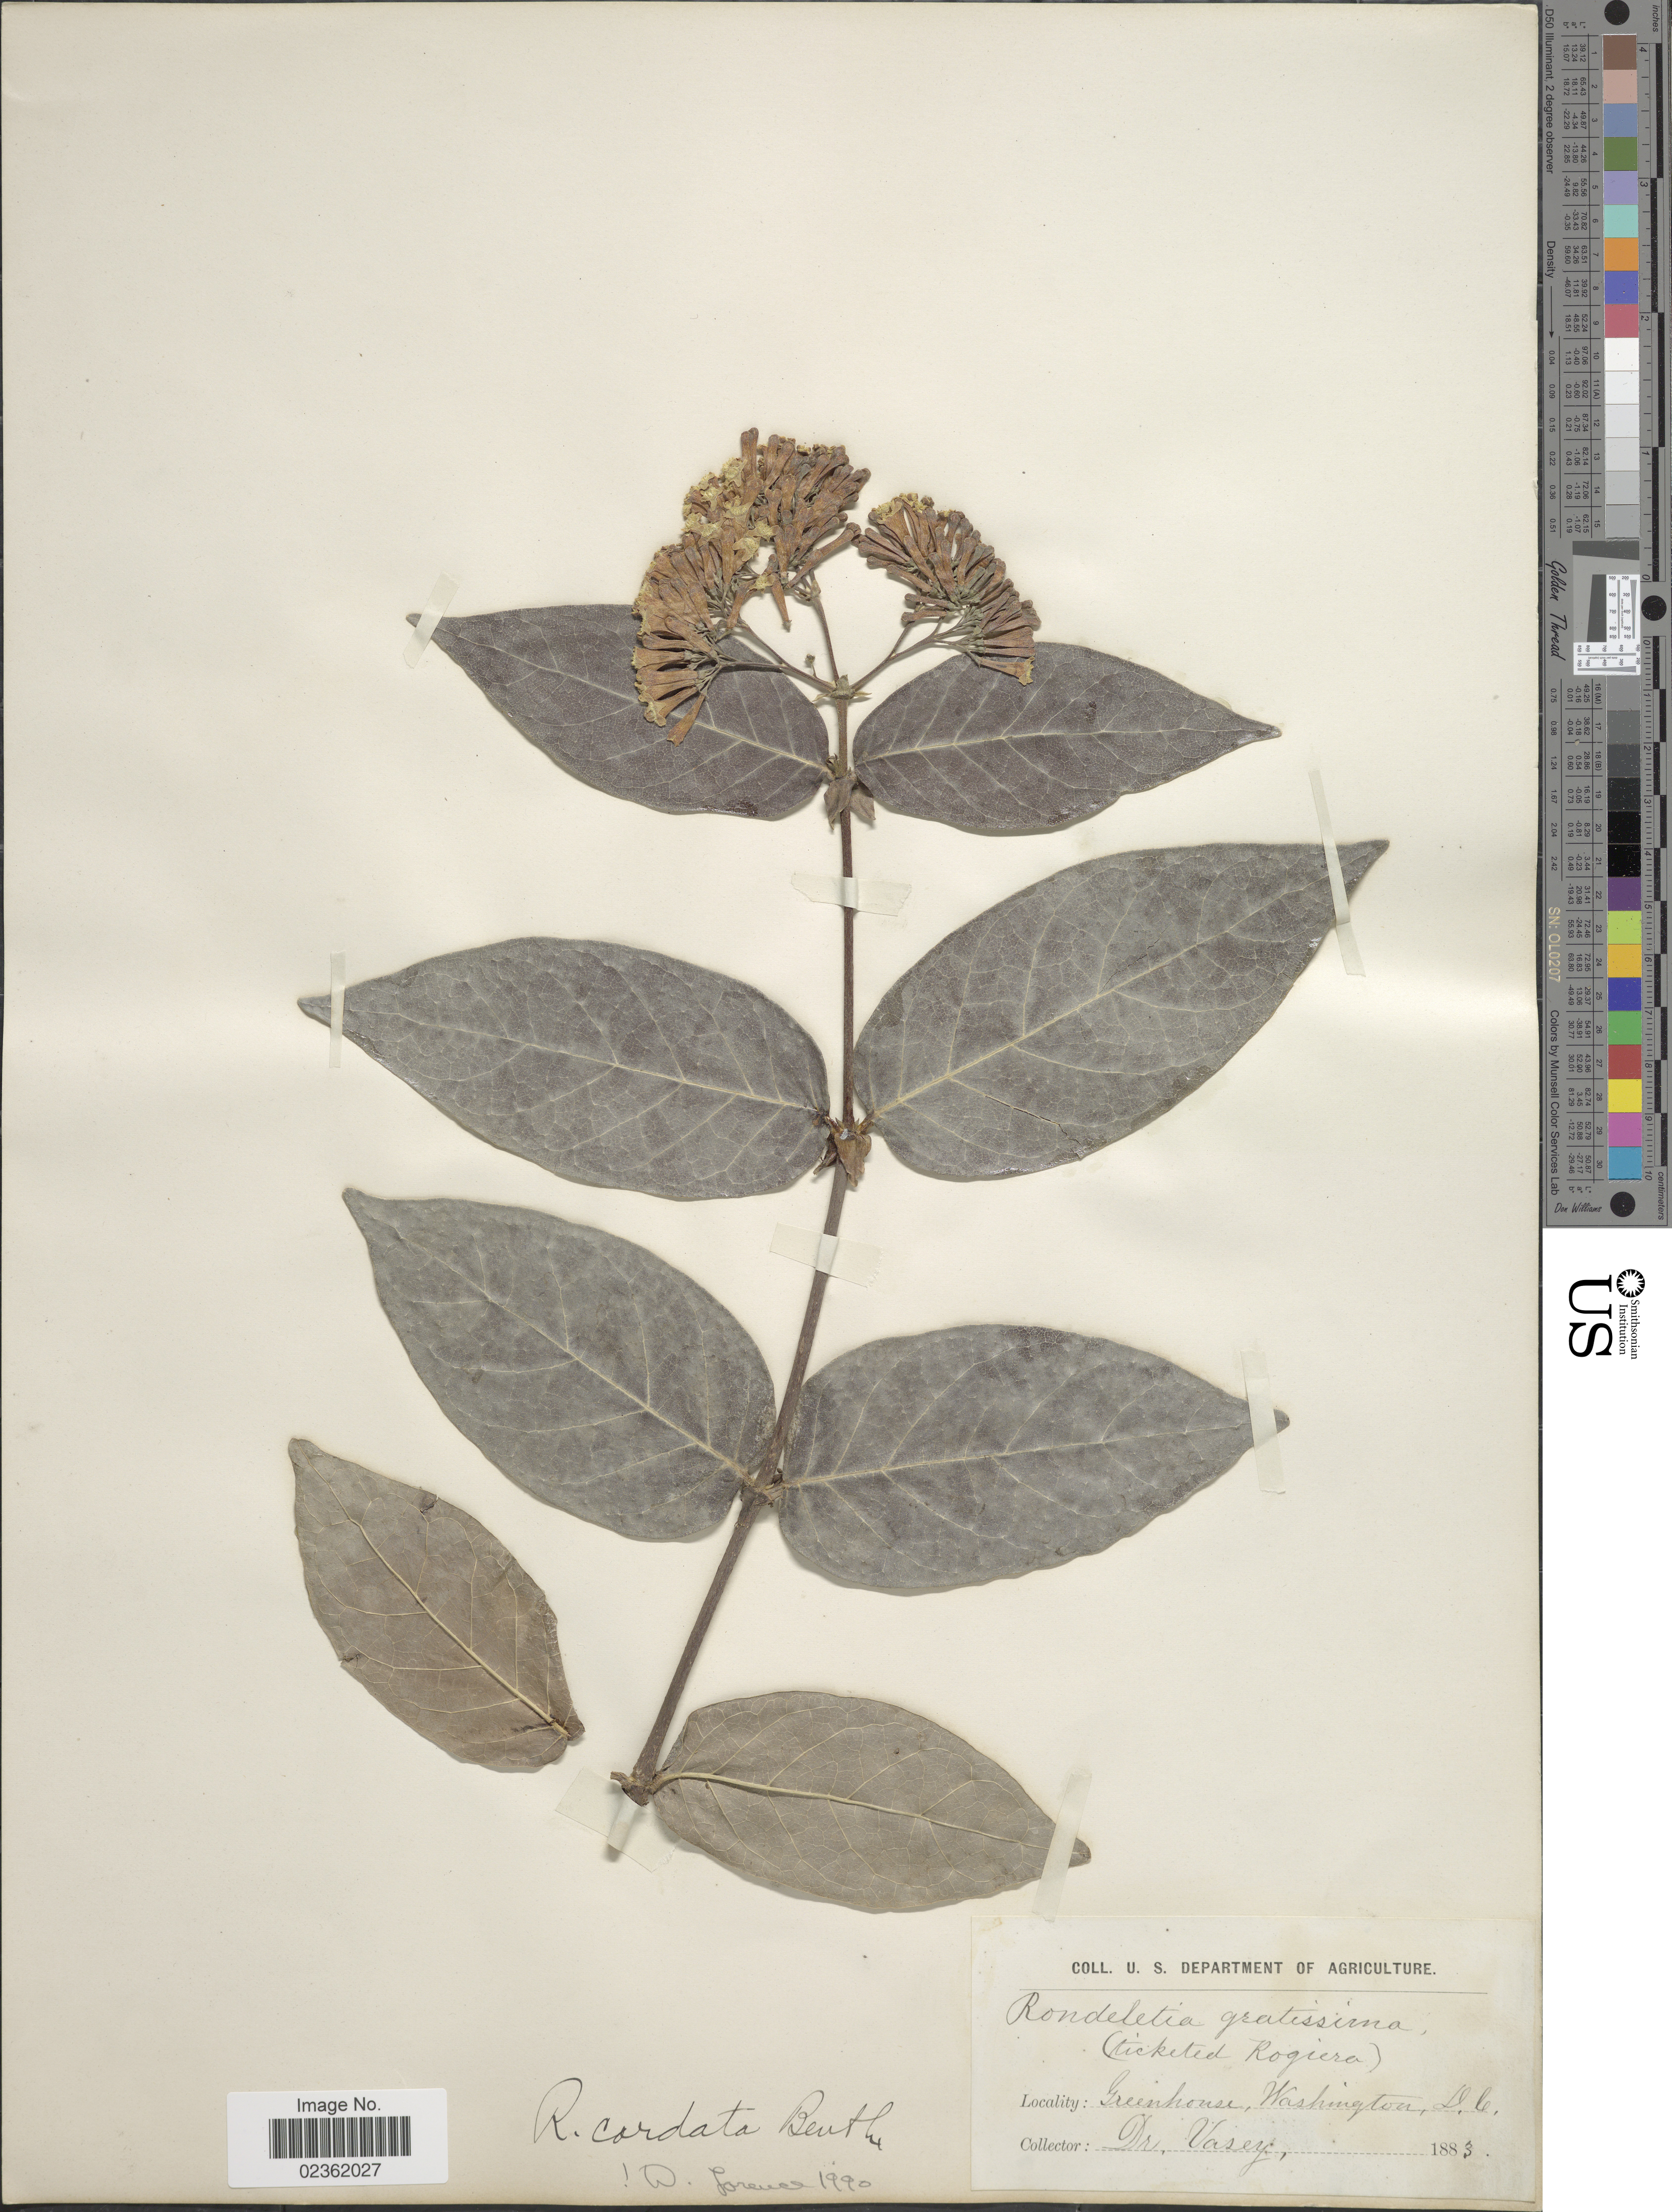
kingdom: Plantae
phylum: Tracheophyta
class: Magnoliopsida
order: Gentianales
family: Rubiaceae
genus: Rondeletia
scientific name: Rondeletia cordata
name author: Benth.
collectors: Vasey, --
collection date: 1883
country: United States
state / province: District of Columbia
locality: Greenhouse, Washington, D.C.